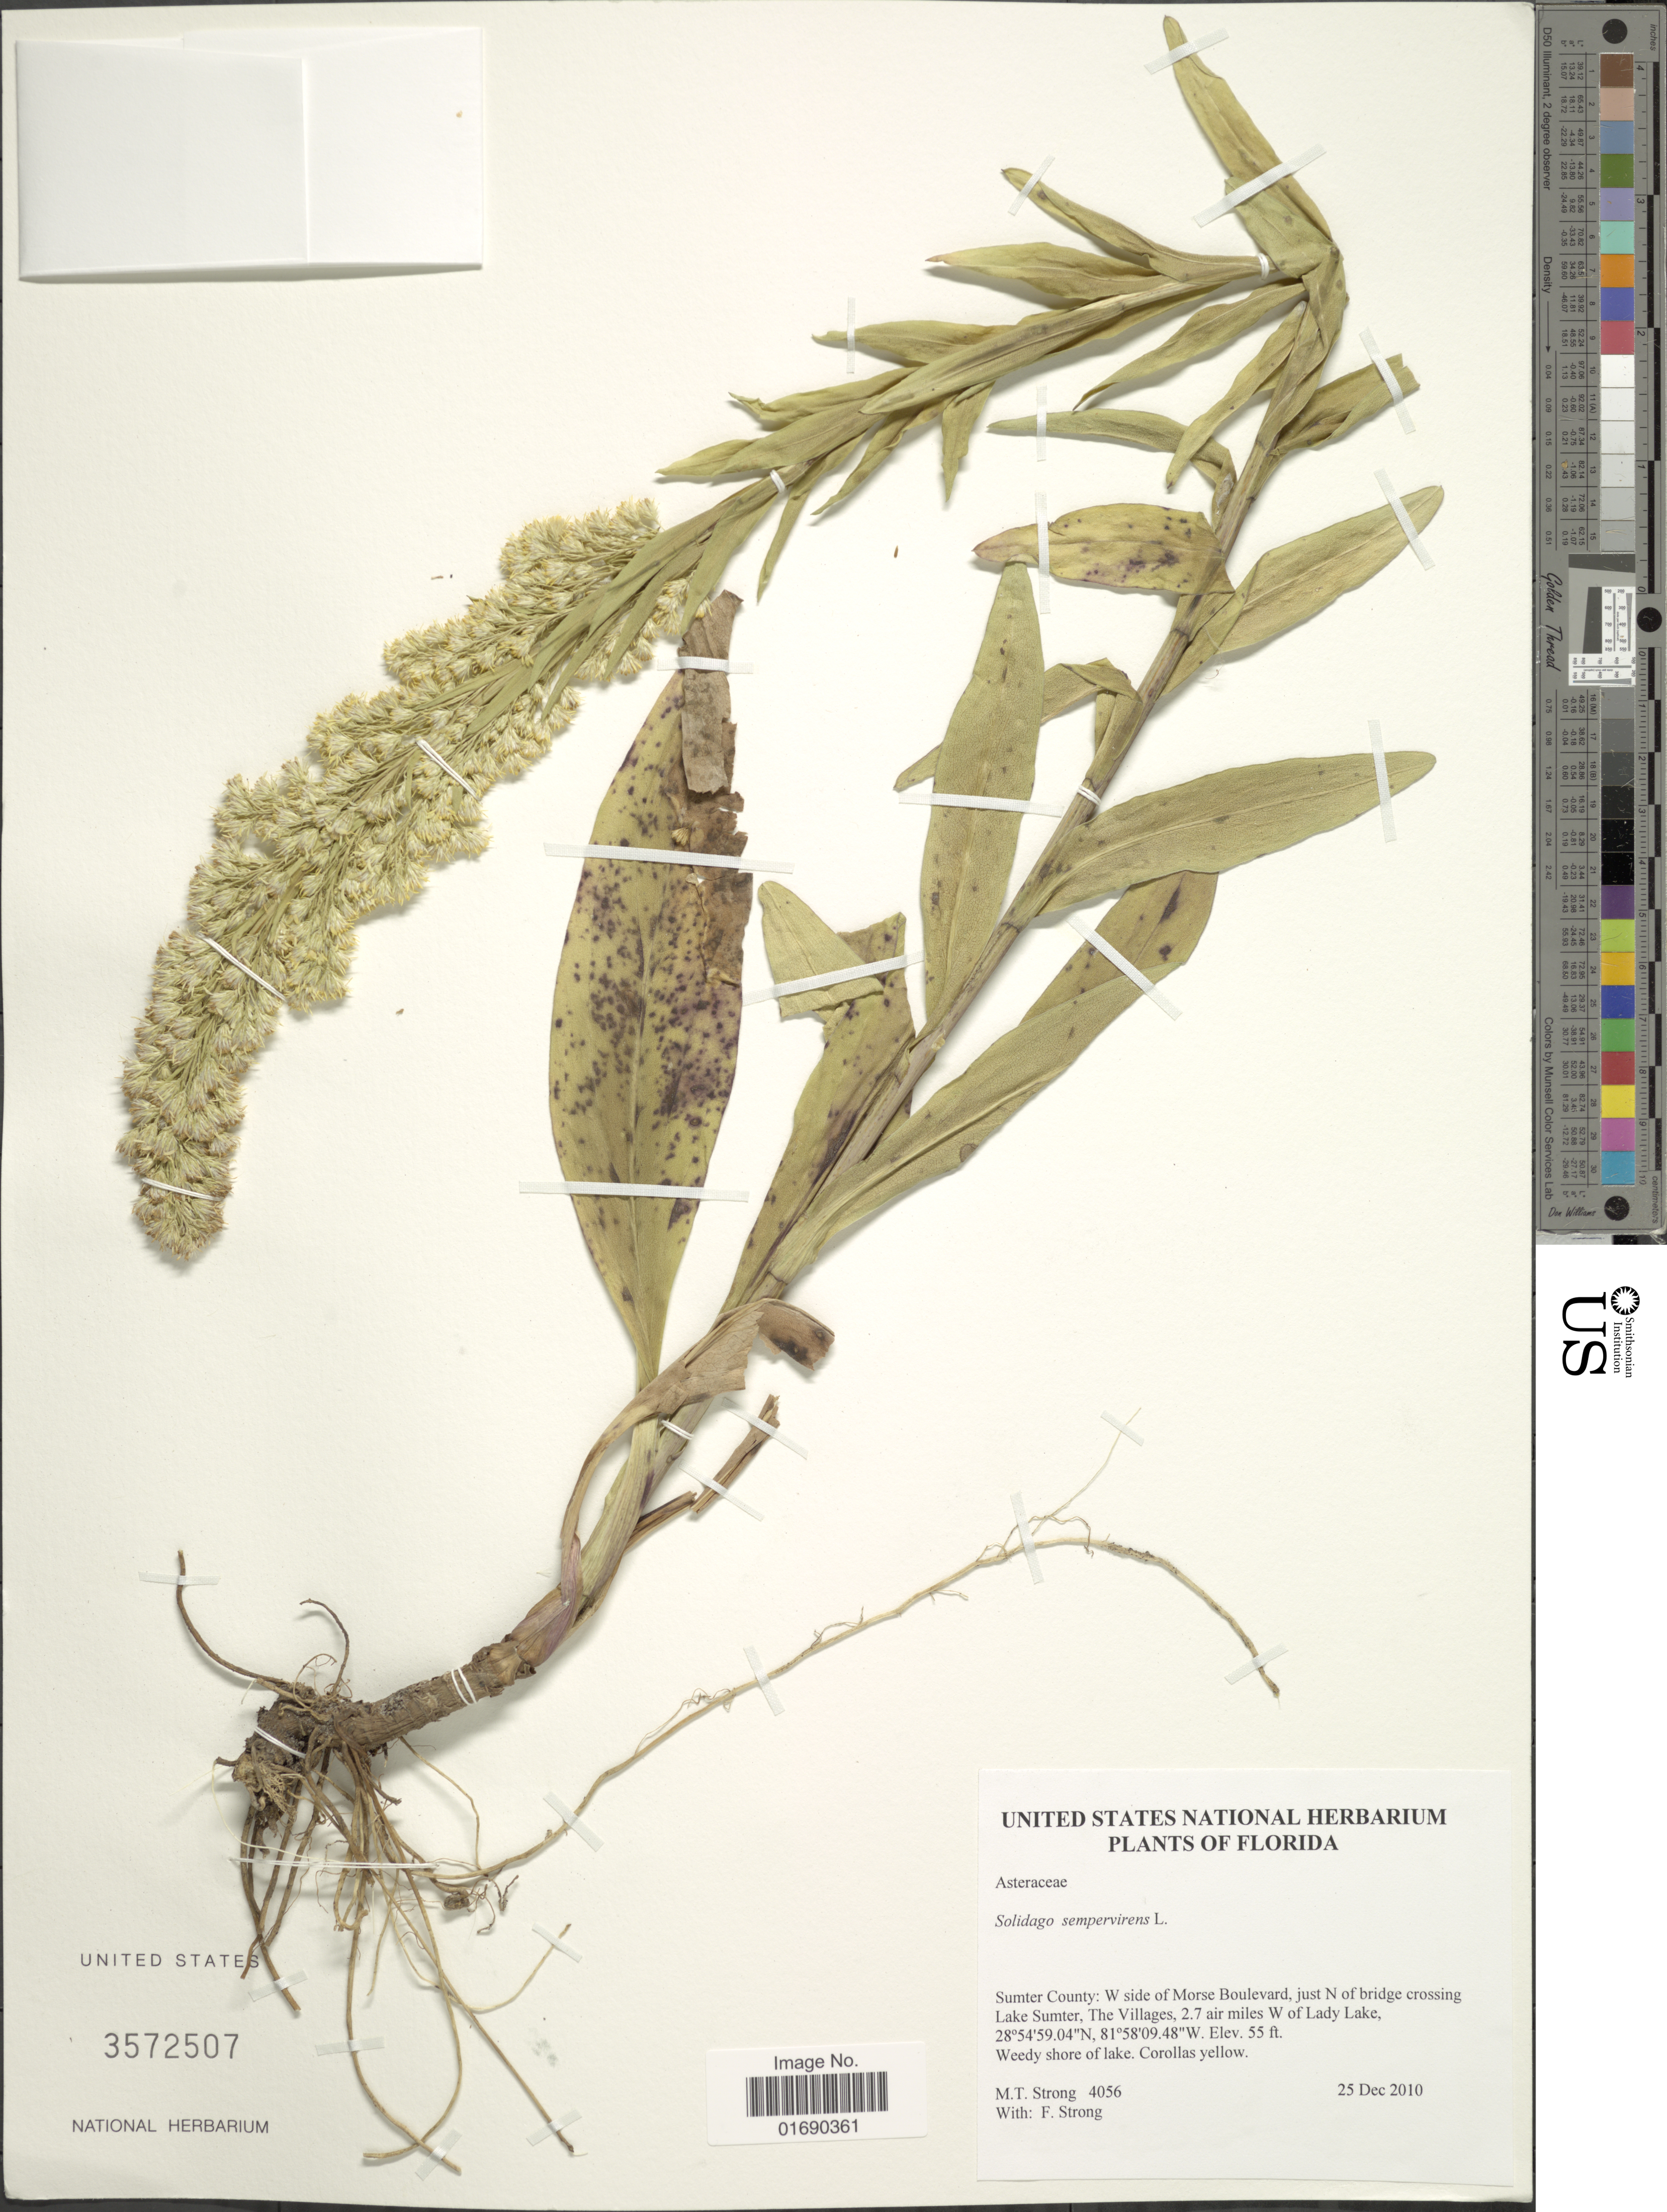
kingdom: Plantae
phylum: Tracheophyta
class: Magnoliopsida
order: Asterales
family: Asteraceae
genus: Solidago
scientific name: Solidago sempervirens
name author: L.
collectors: M. T. Strong & F. Strong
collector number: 4056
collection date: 2010-12-25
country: United States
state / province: Florida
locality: Sumter County: W side of Morse Boulevard, just N of bridge crossing Lake Sumter, The Village, 2.7 air miles W of Lady Lake. Weedy shore of lake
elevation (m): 17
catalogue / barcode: US 3572507